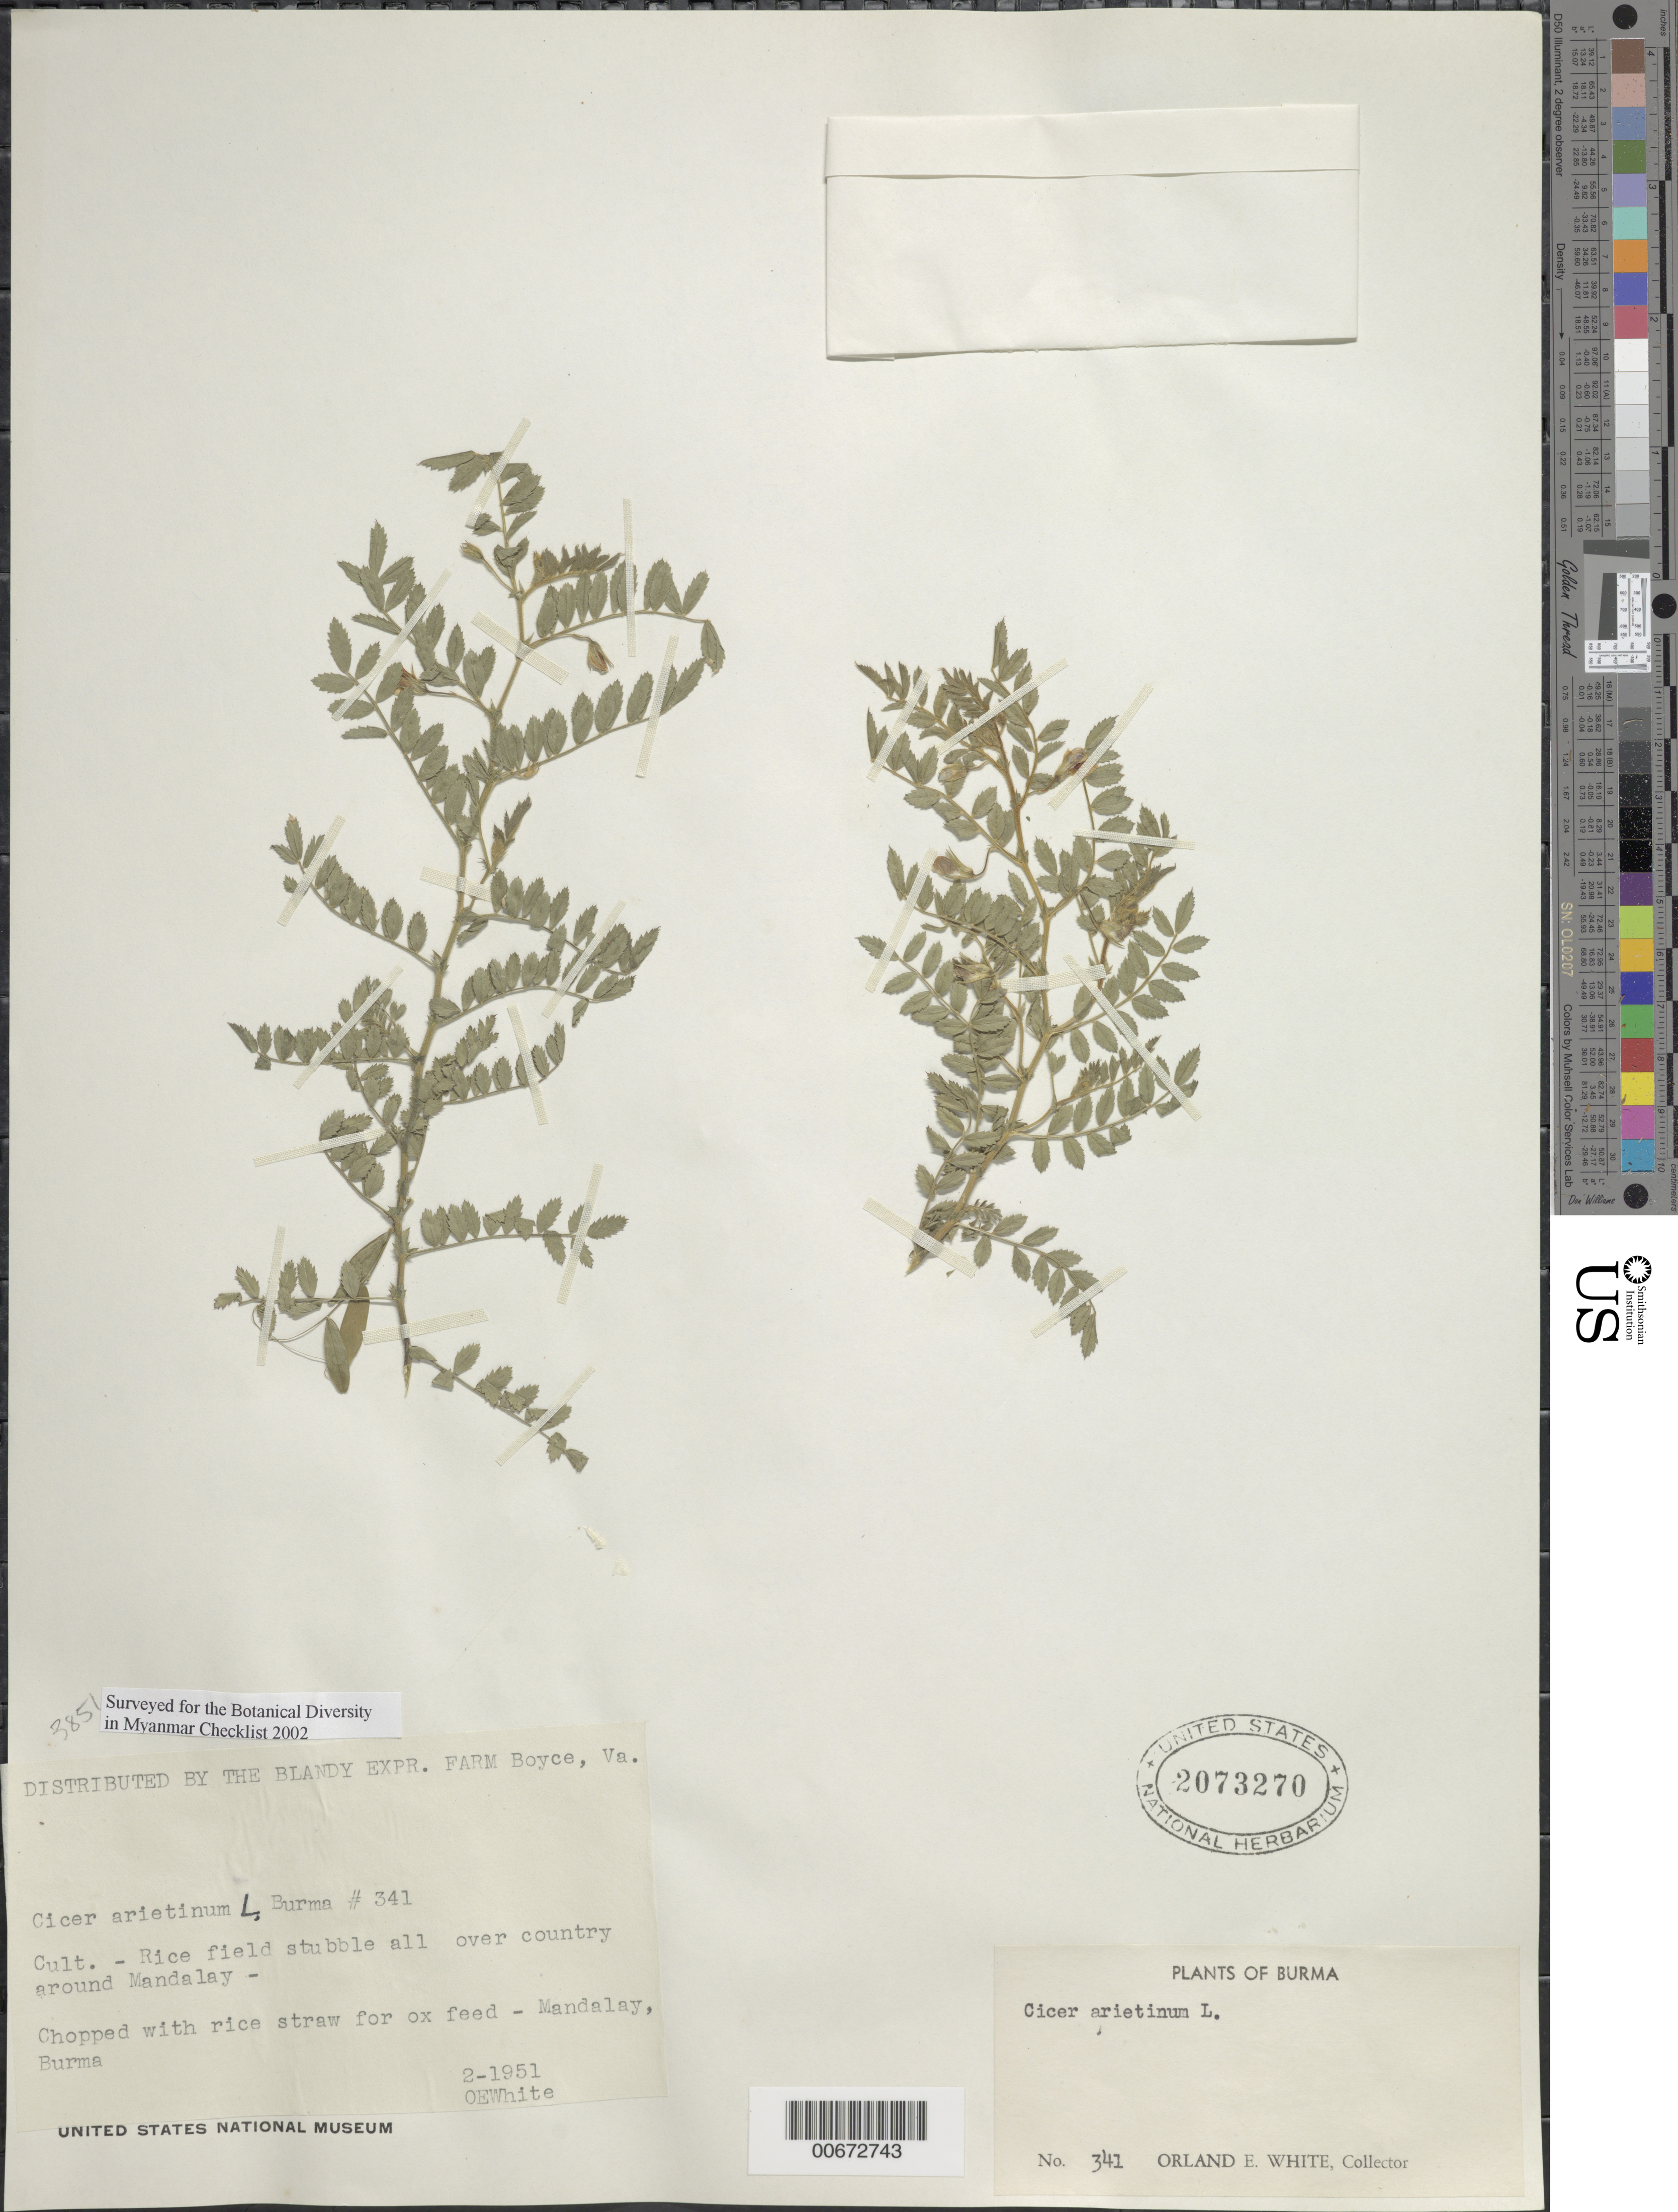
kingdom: Plantae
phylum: Tracheophyta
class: Magnoliopsida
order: Fabales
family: Fabaceae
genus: Cicer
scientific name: Cicer arietinum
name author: L.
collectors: O. E. White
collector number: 341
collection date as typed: Feb 1951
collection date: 1951-02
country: Myanmar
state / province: Mandalay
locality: Mandalay.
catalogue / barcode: US 2073270